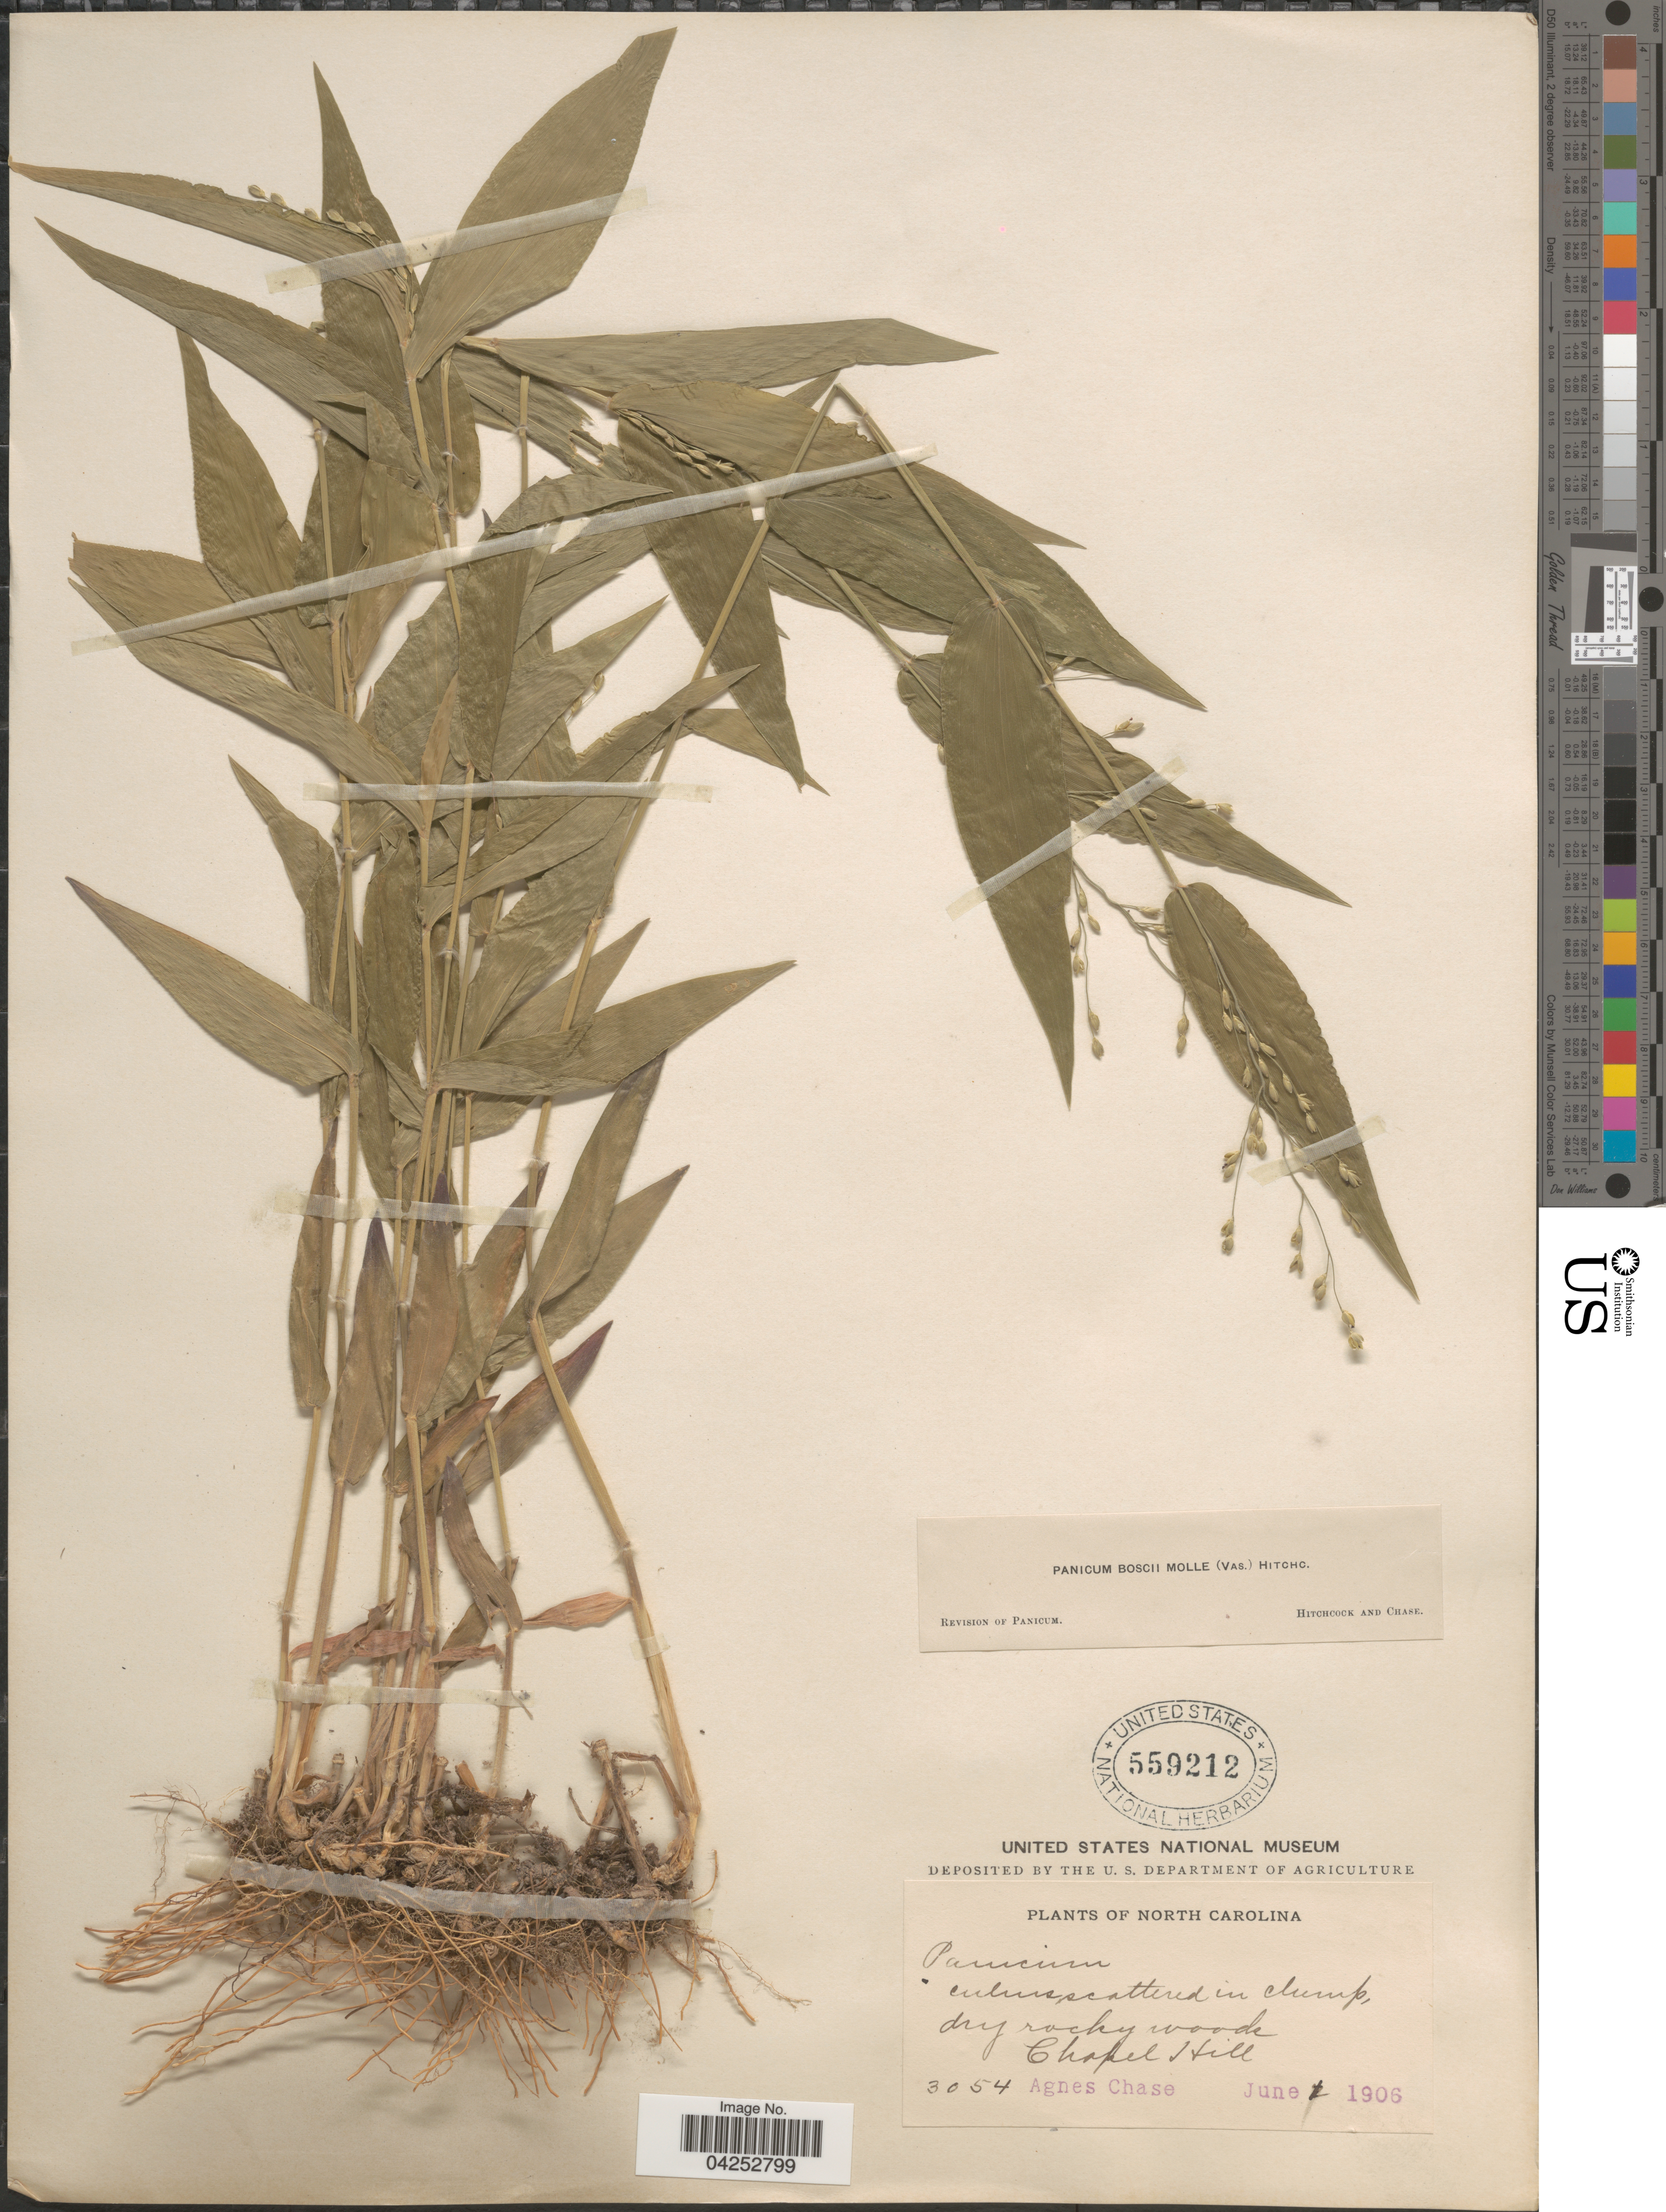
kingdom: Plantae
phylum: Tracheophyta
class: Liliopsida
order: Poales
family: Poaceae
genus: Dichanthelium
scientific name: Dichanthelium boscii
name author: (Poir.) Gould & C.A. Clark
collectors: A. Chase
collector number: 3054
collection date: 1906-06-01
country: United States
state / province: North Carolina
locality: Culms scattered in clump, dry rocky woods Chapel Hill.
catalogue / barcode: US 559212